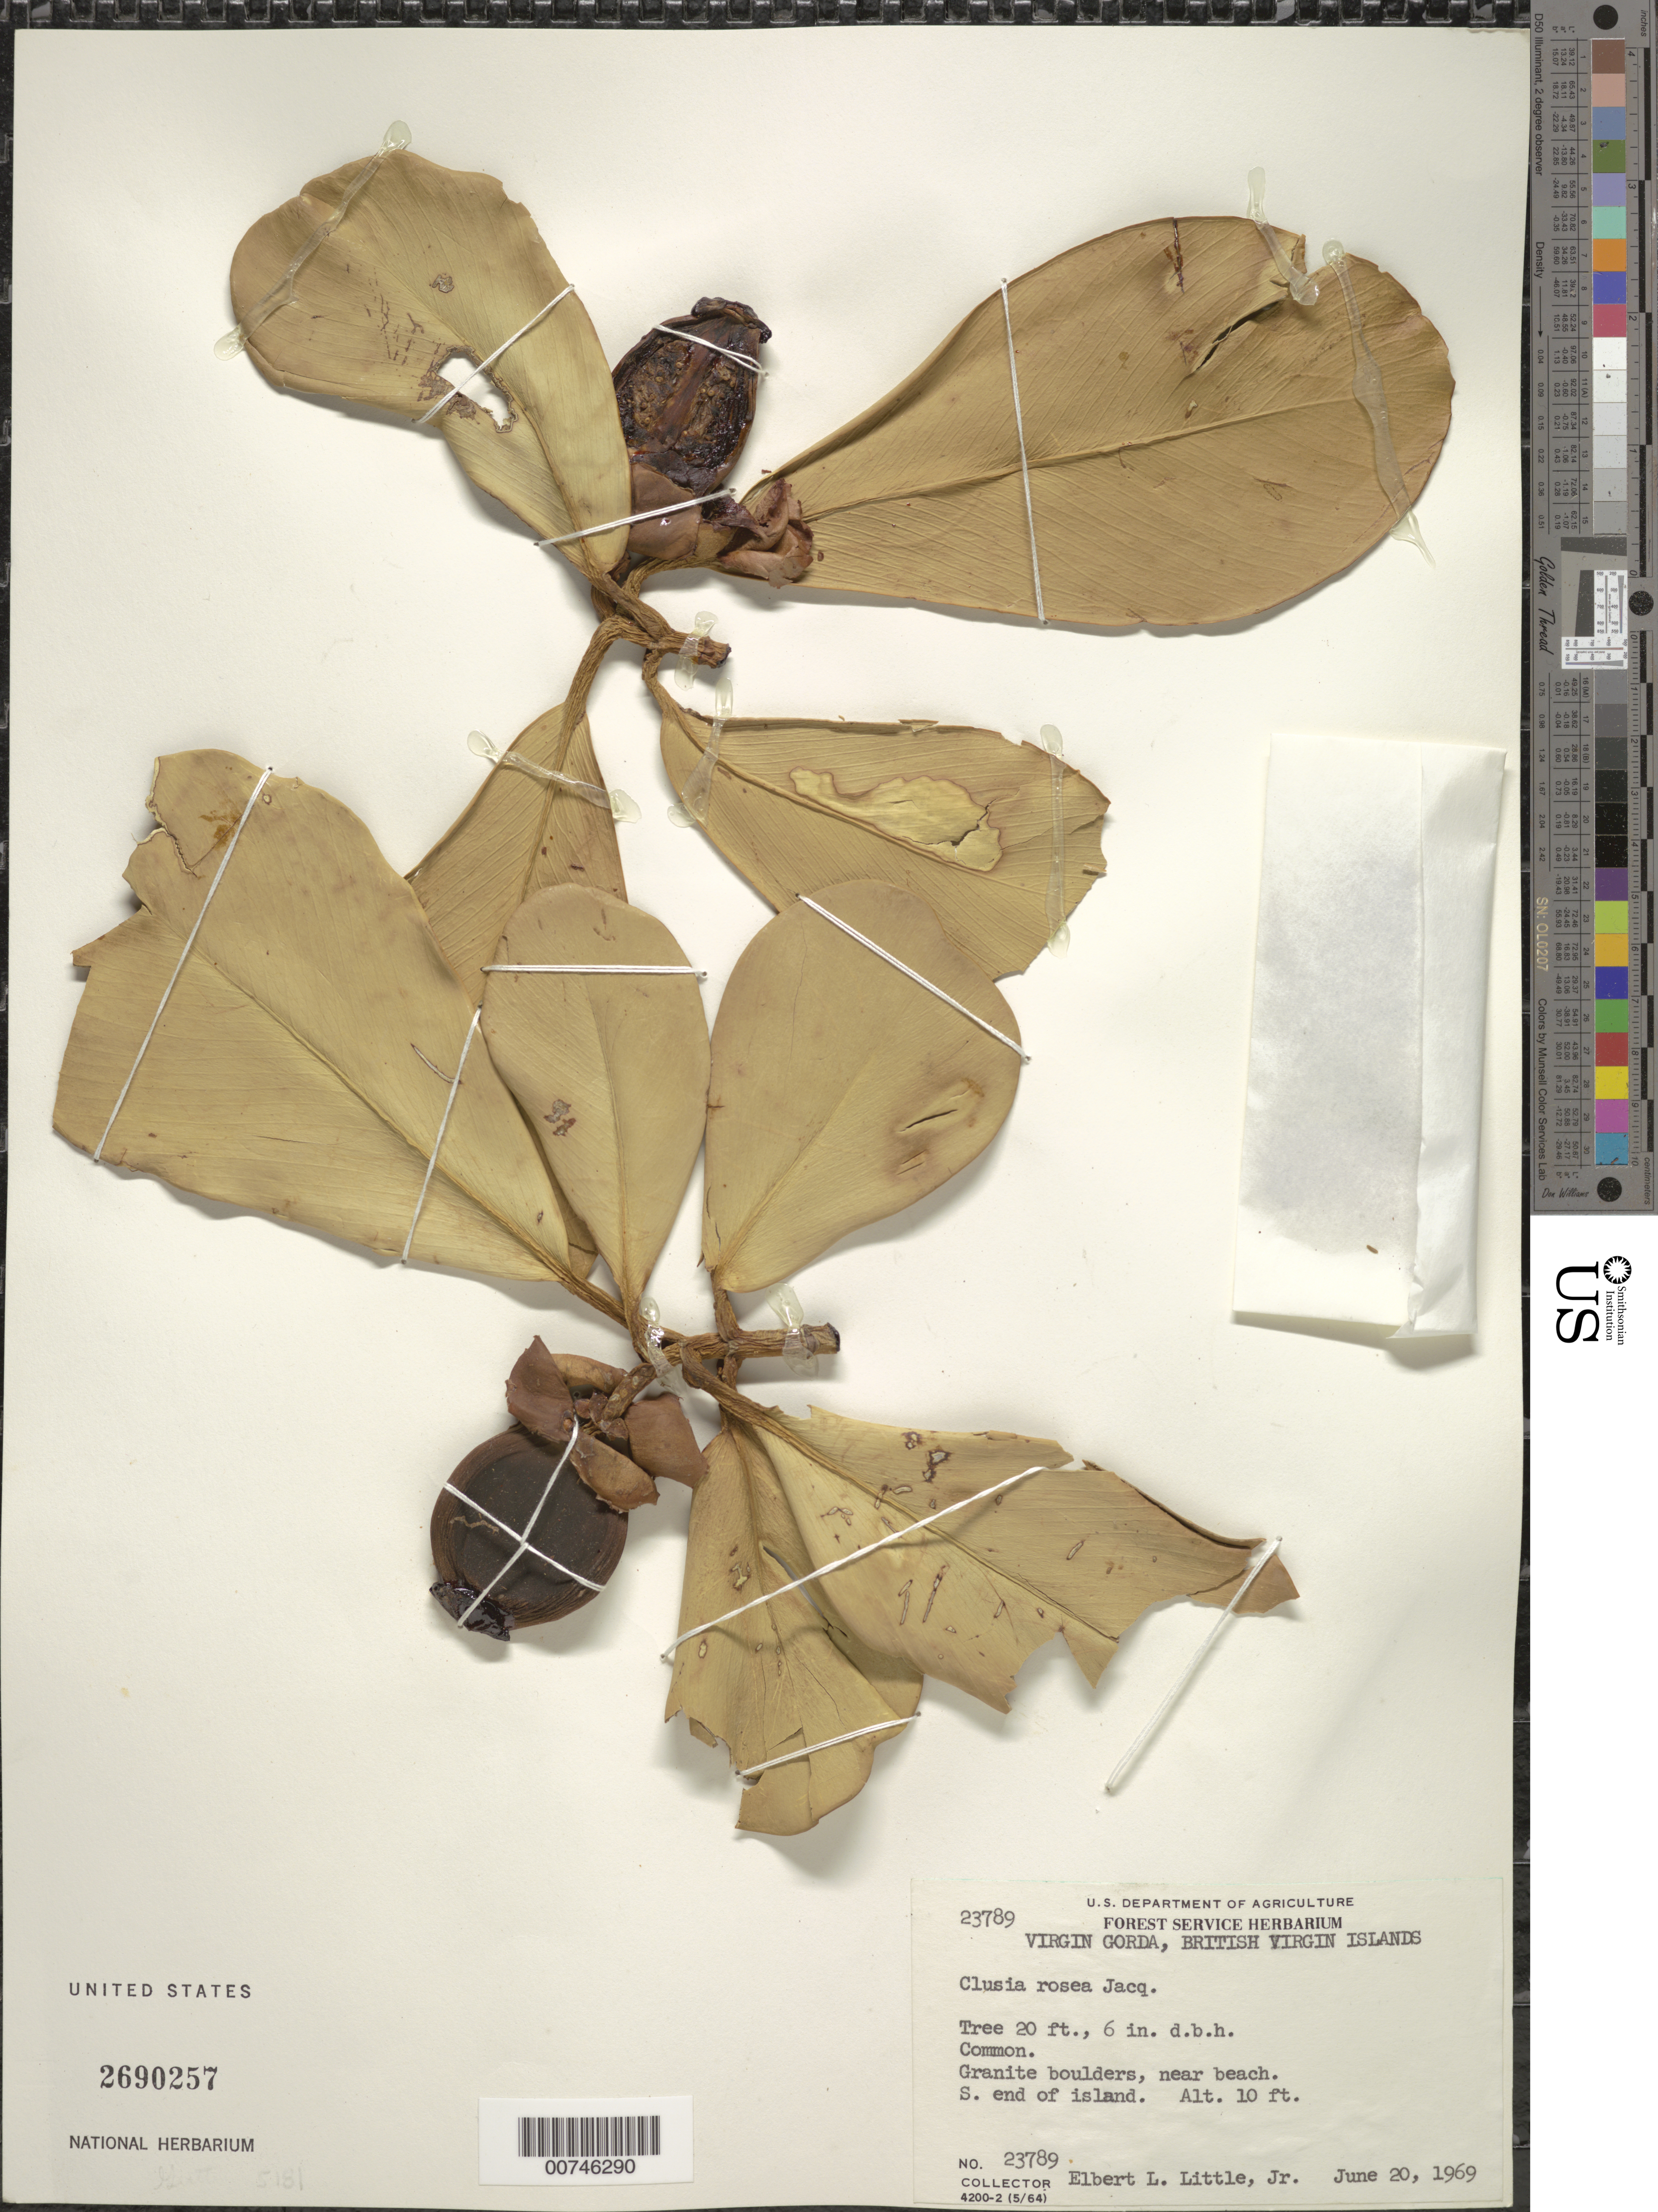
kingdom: Plantae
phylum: Tracheophyta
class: Magnoliopsida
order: Malpighiales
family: Clusiaceae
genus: Clusia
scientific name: Clusia rosea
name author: Jacq.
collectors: E. L. Little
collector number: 23789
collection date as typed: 20 Jun 1969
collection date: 1969-06-20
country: British Virgin Islands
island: Virgin Gorda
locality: S end of island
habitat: Granite boulders, near beach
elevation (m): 3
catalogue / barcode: US 2690257